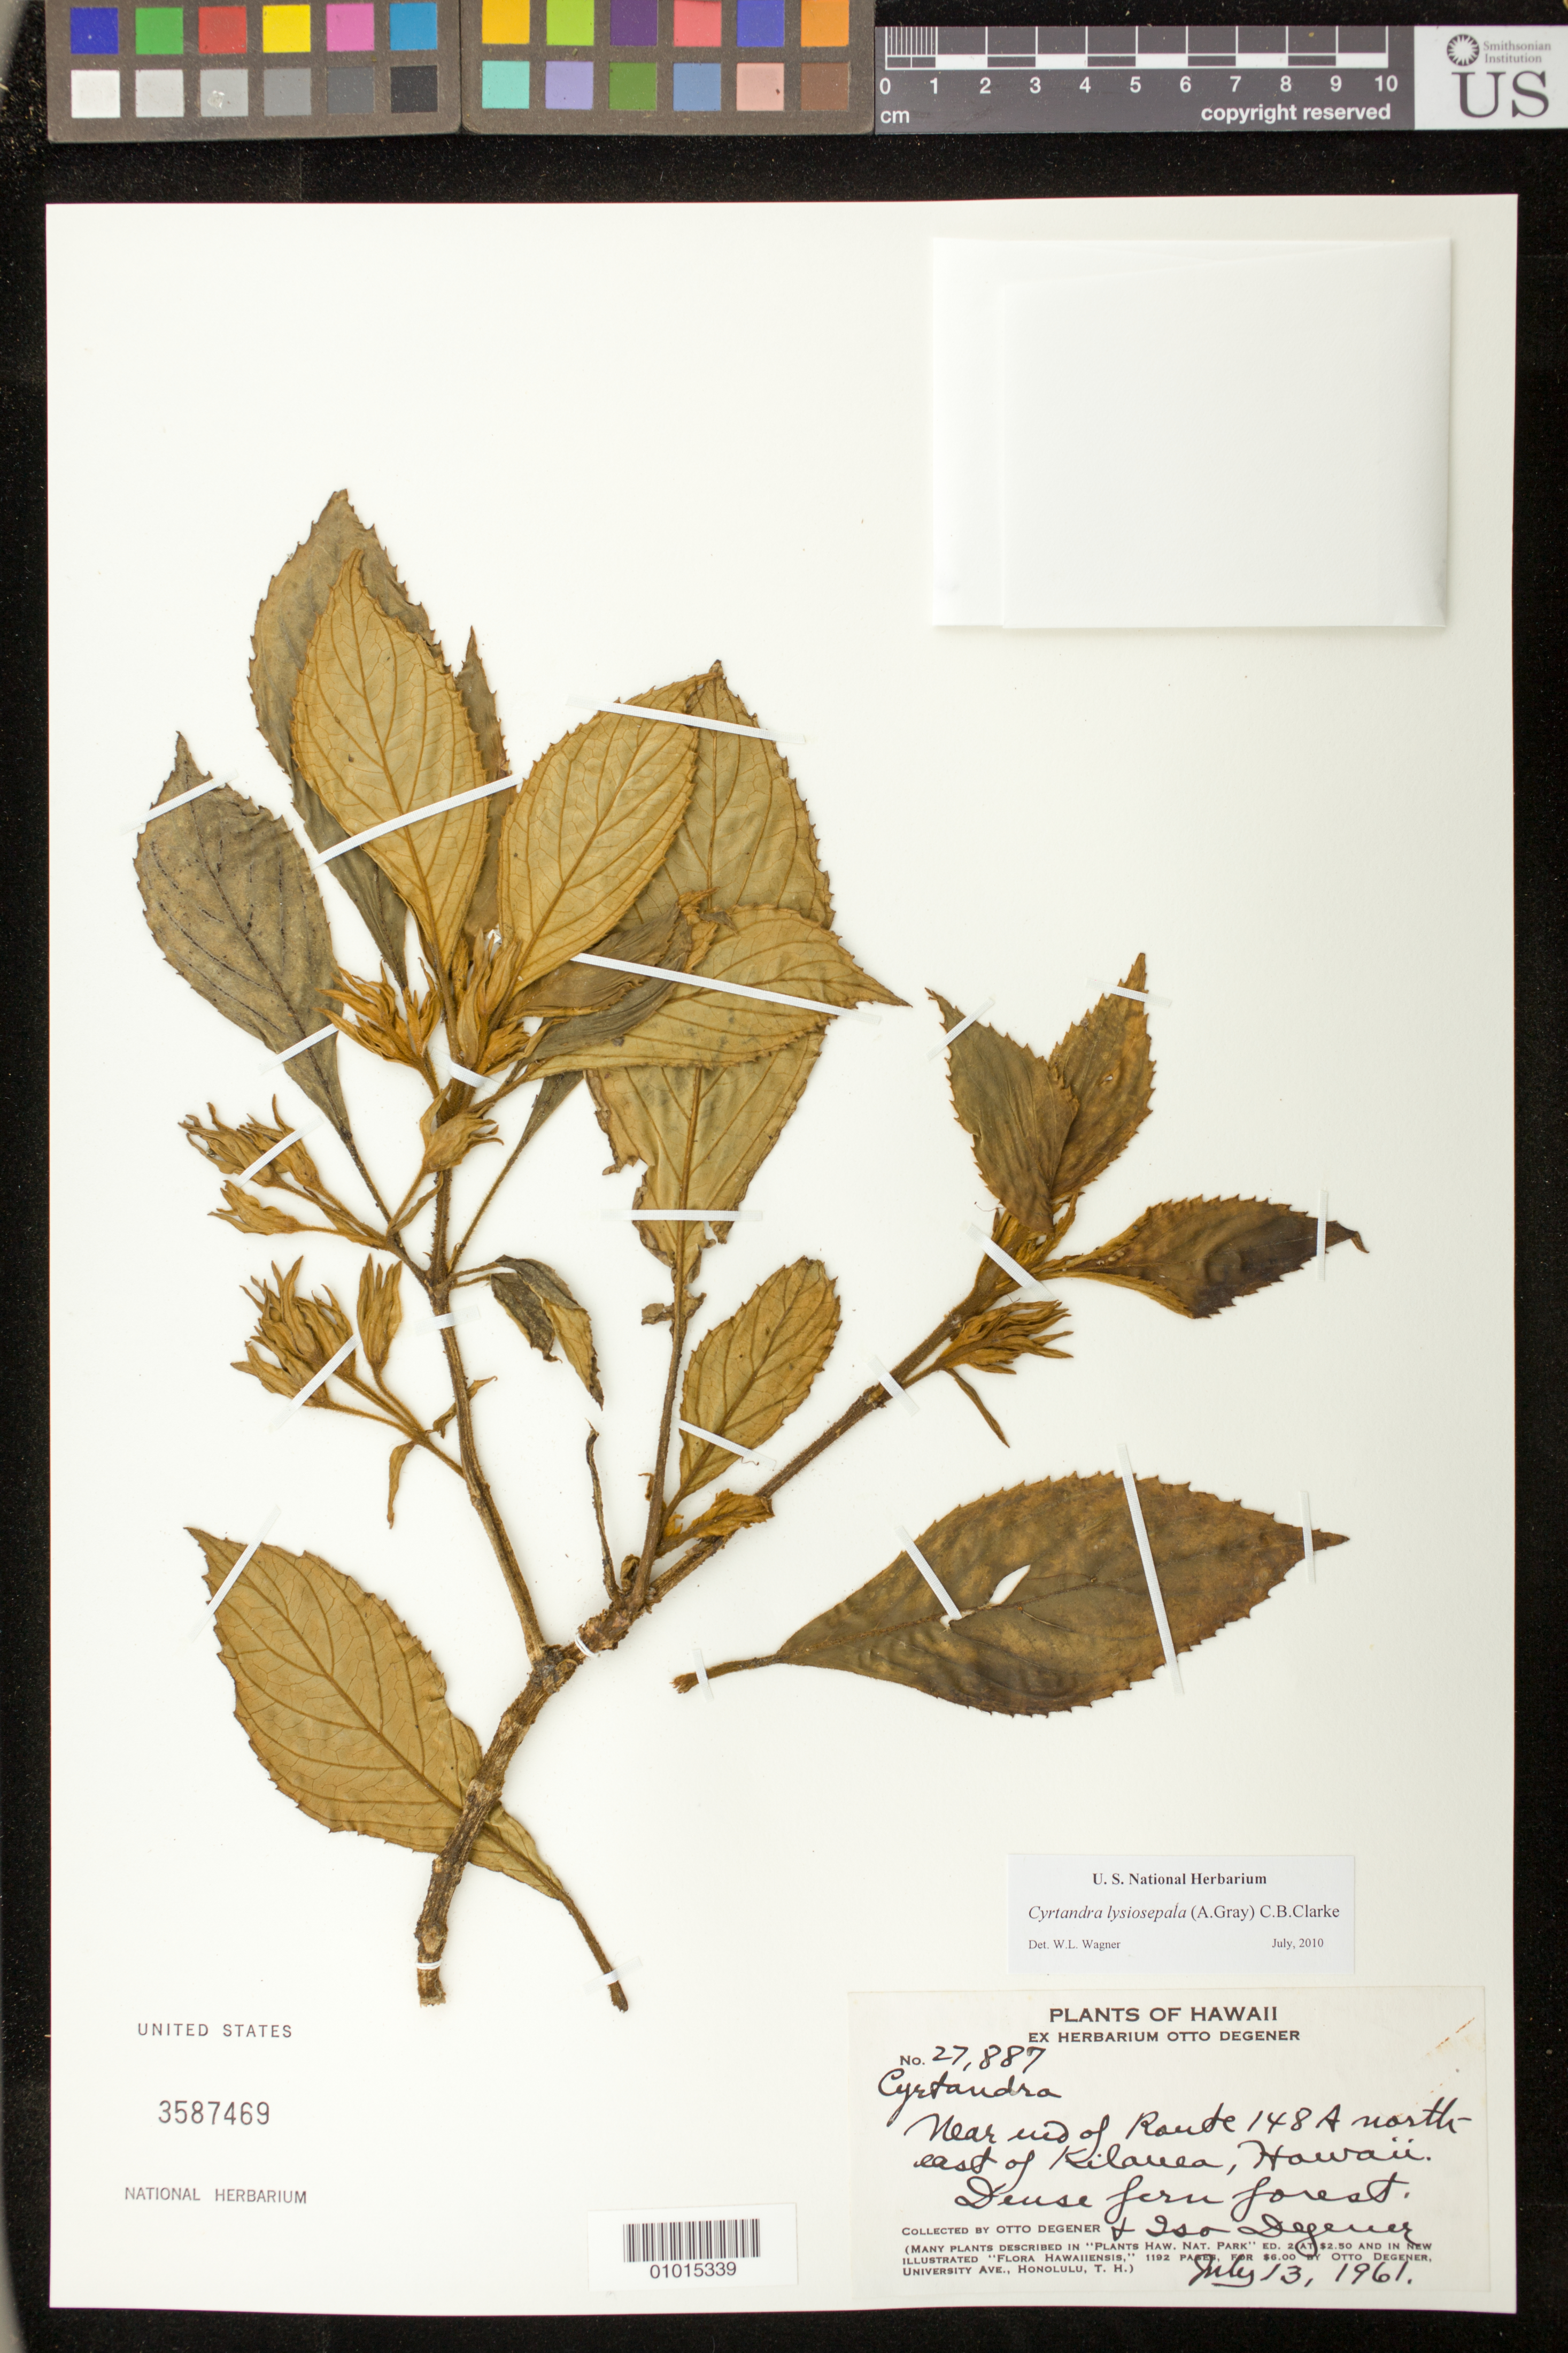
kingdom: Plantae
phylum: Tracheophyta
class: Magnoliopsida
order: Lamiales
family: Gesneriaceae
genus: Cyrtandra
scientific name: Cyrtandra lysiosepala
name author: (A. Gray) C.B. Clarke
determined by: Wagner, W. L., (BOT), Smithsonian Institution - National Museum of Natural History (UNITED STATES)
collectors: O. Degener & I. Degener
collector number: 27887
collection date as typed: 13 Jul 1961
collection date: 1961-07-13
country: United States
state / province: Hawaii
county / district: Kauai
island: Kaua'i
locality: Dense fern forest near end of Rt 148A NE of Kilauea.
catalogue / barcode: US 3587469